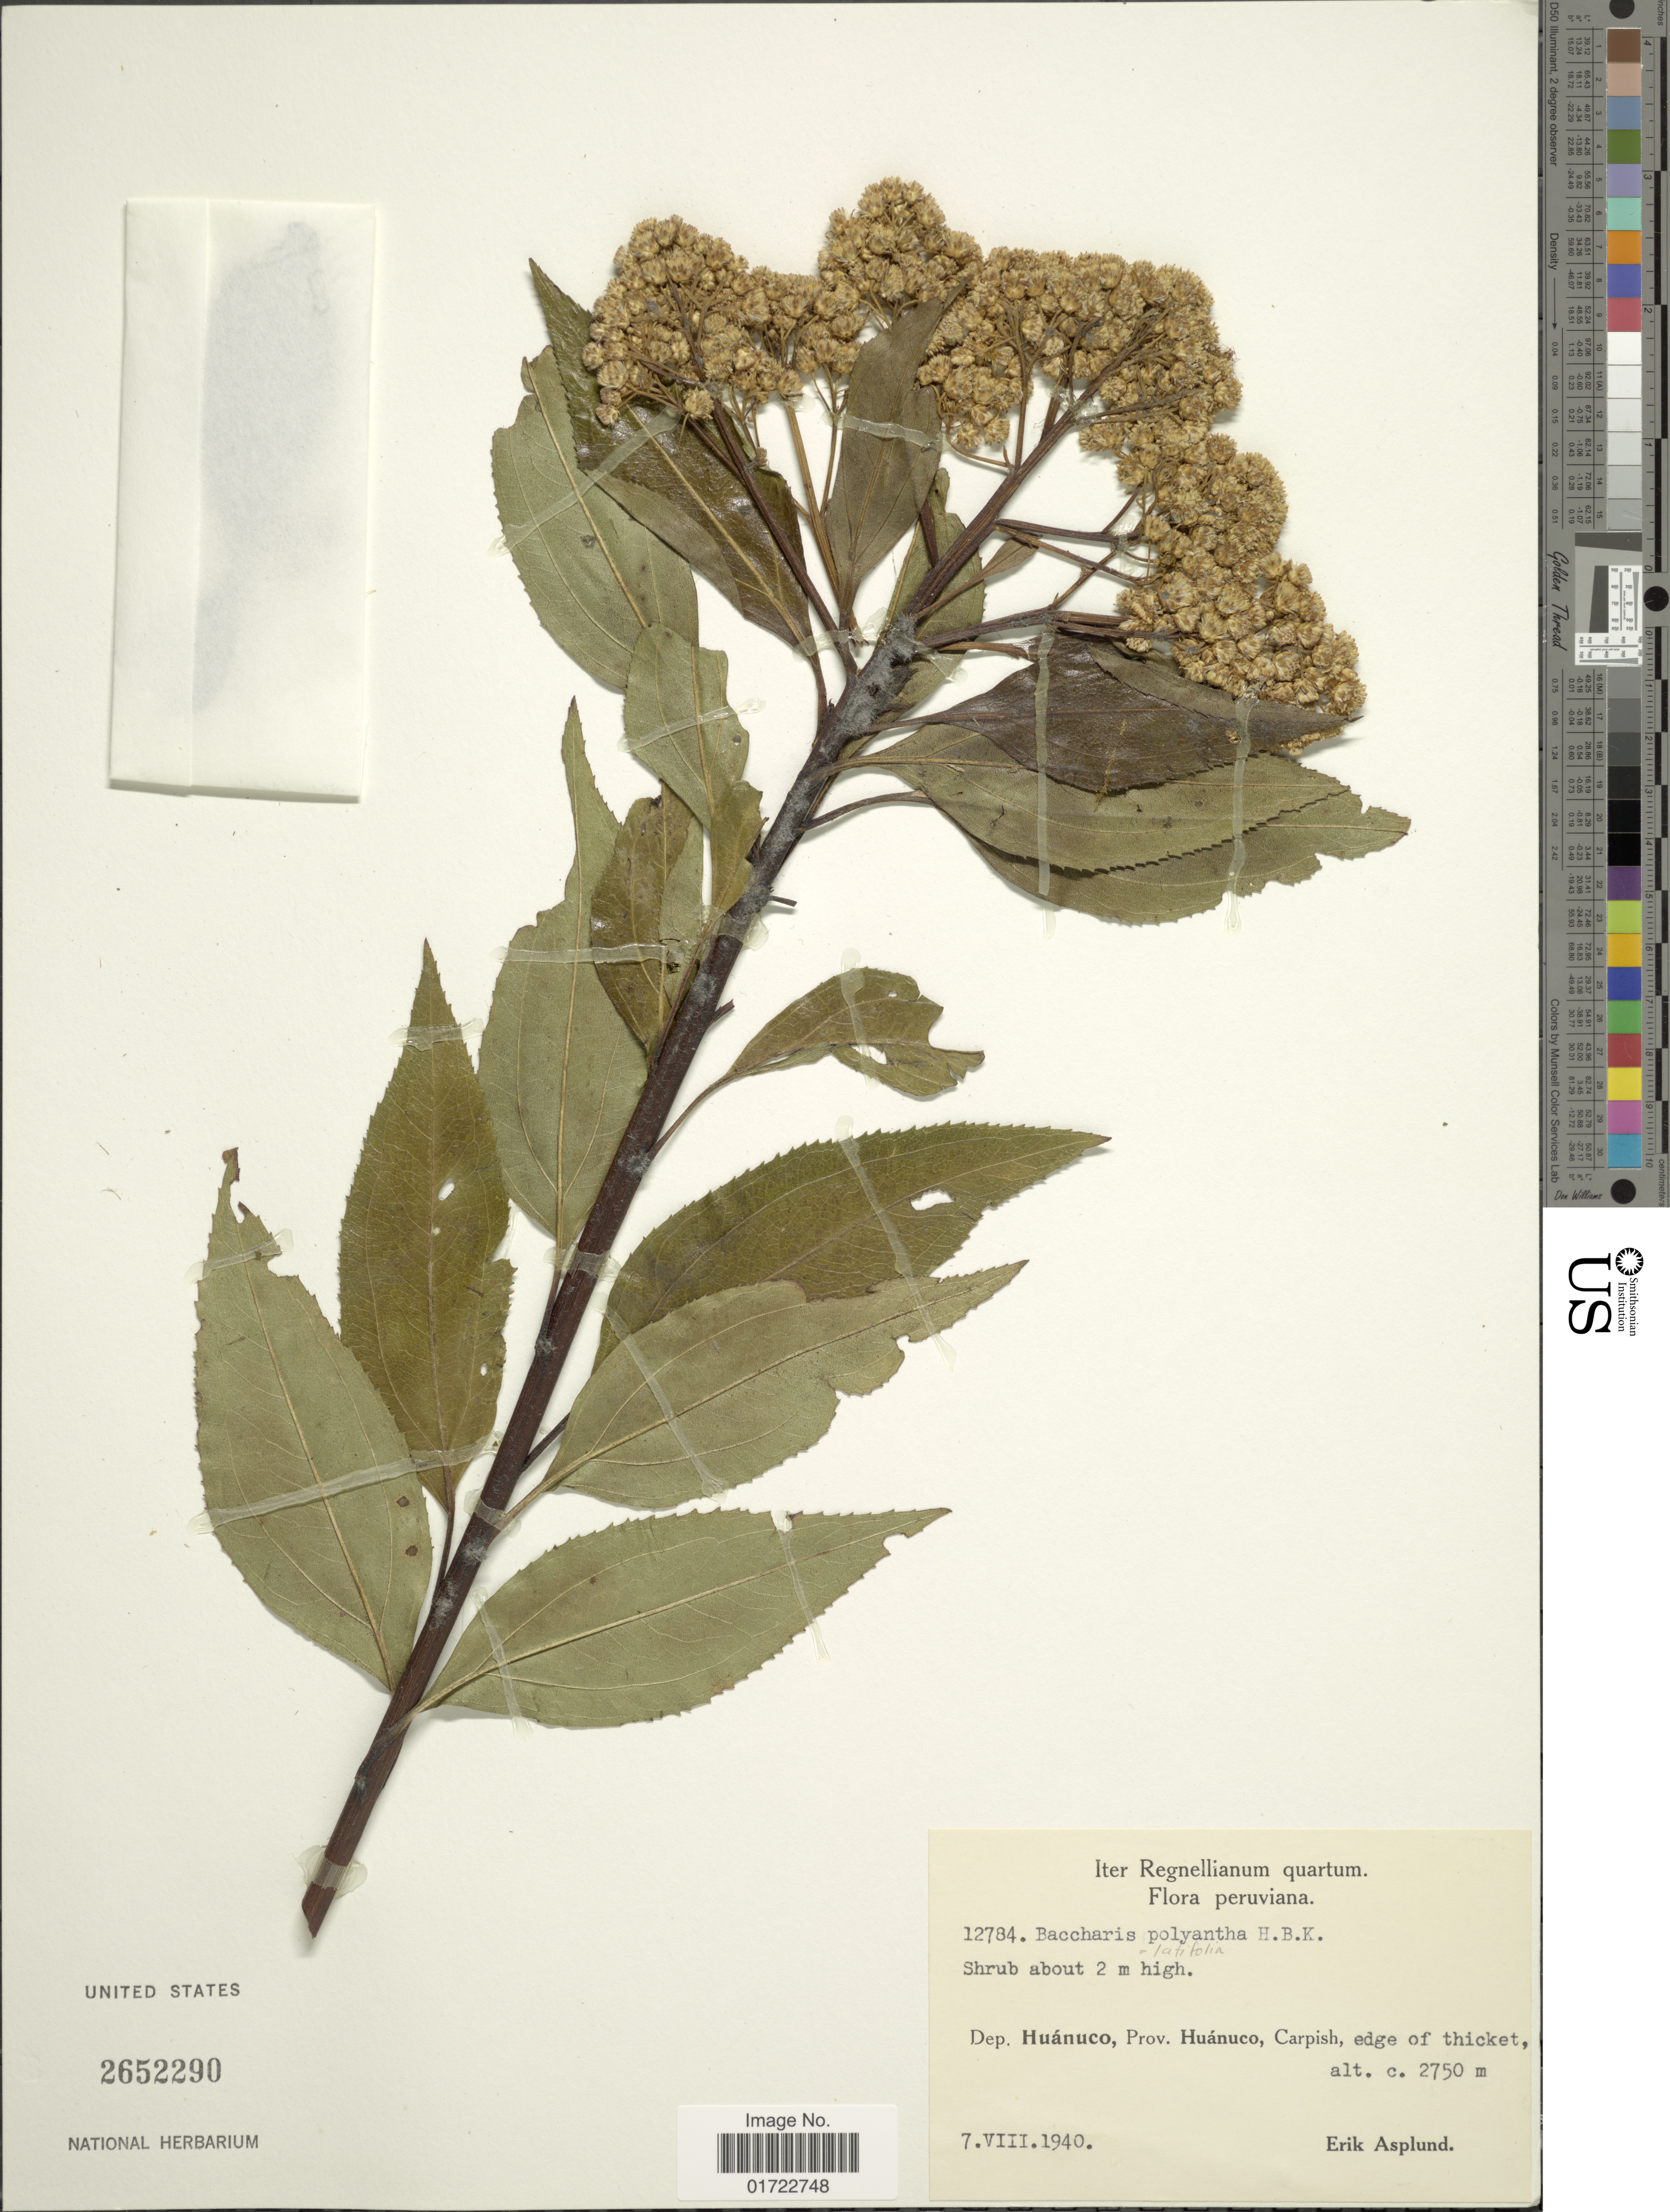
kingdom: Plantae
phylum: Tracheophyta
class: Magnoliopsida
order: Asterales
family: Asteraceae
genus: Baccharis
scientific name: Baccharis latifolia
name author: (Ruiz & Pav.) Pers.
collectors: E. Asplund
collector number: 12784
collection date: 1940-08-07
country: Peru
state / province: Huánuco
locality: Dep. Huánuco, Prov. Huánuco, Carpish.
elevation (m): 2750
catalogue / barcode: US 2652290